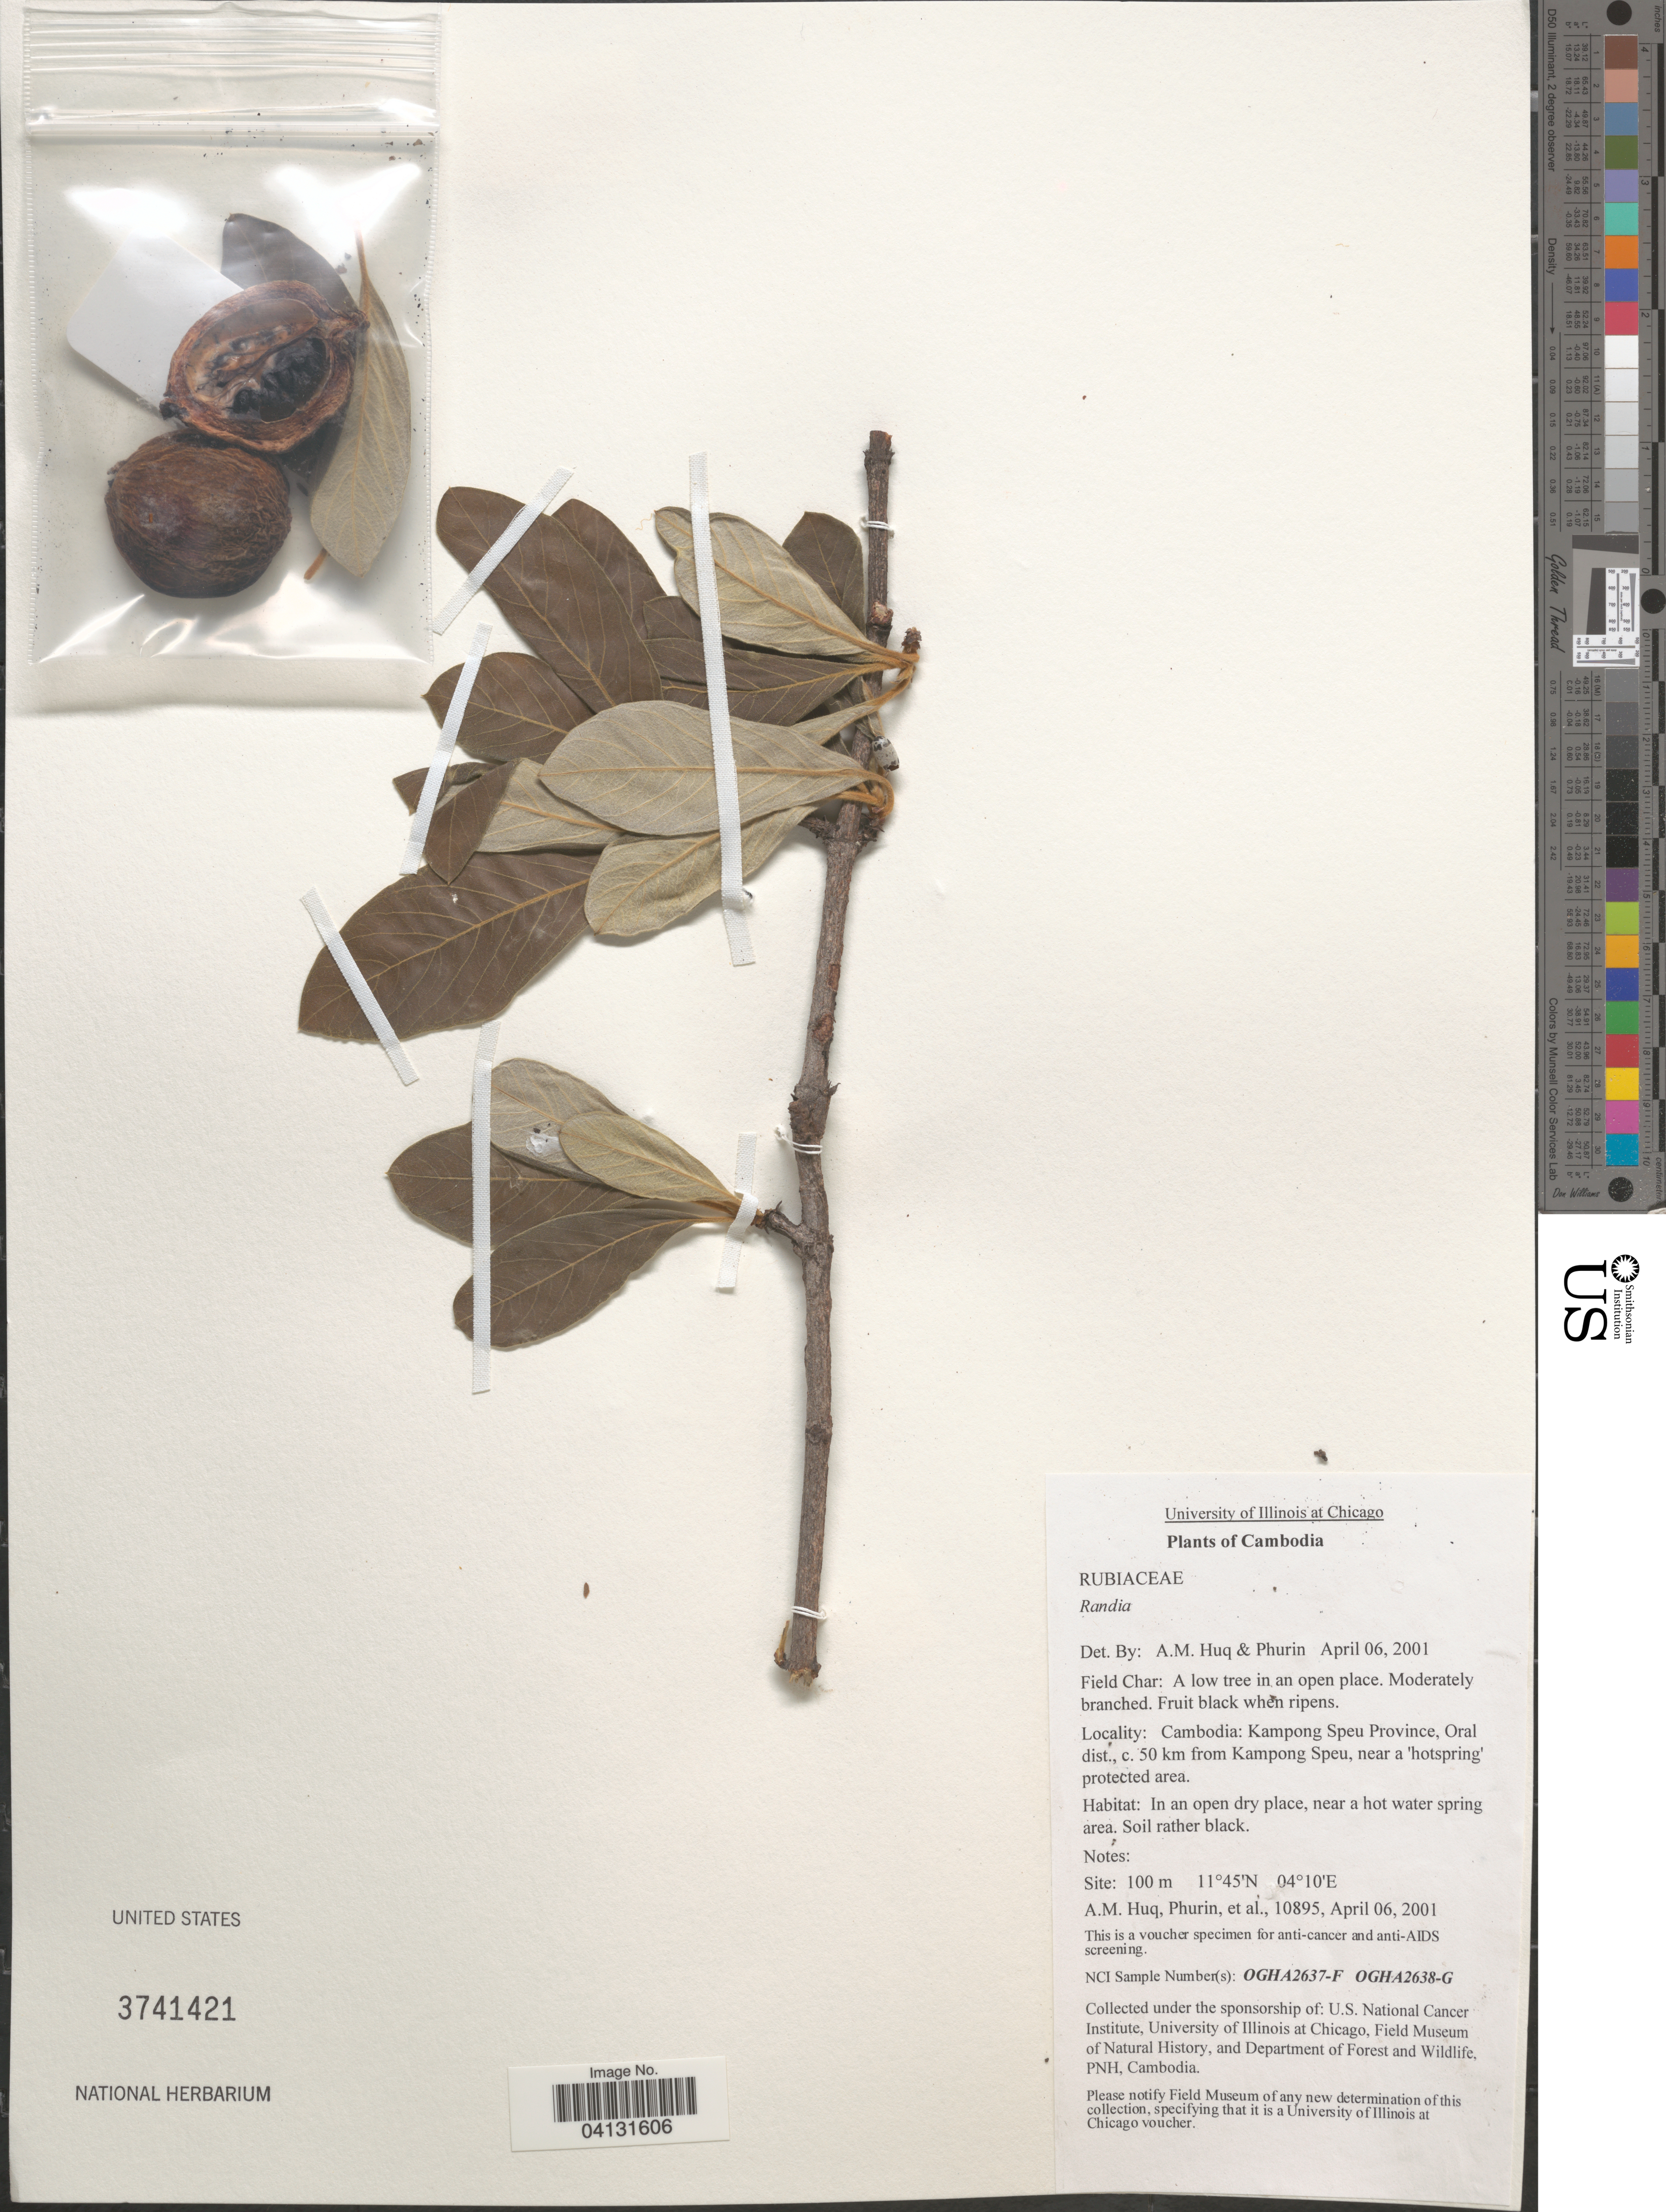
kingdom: Plantae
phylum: Tracheophyta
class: Magnoliopsida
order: Gentianales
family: Rubiaceae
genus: Randia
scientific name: Randia sp.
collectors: A. M. Huq, -. Phurin & et al.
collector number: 10895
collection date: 2001-04-06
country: Cambodia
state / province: Kampong Speu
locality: Oral dist., c. 50 km from Kampong Speu, near a 'hotspring' protected area.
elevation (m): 100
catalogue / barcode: US 3741421